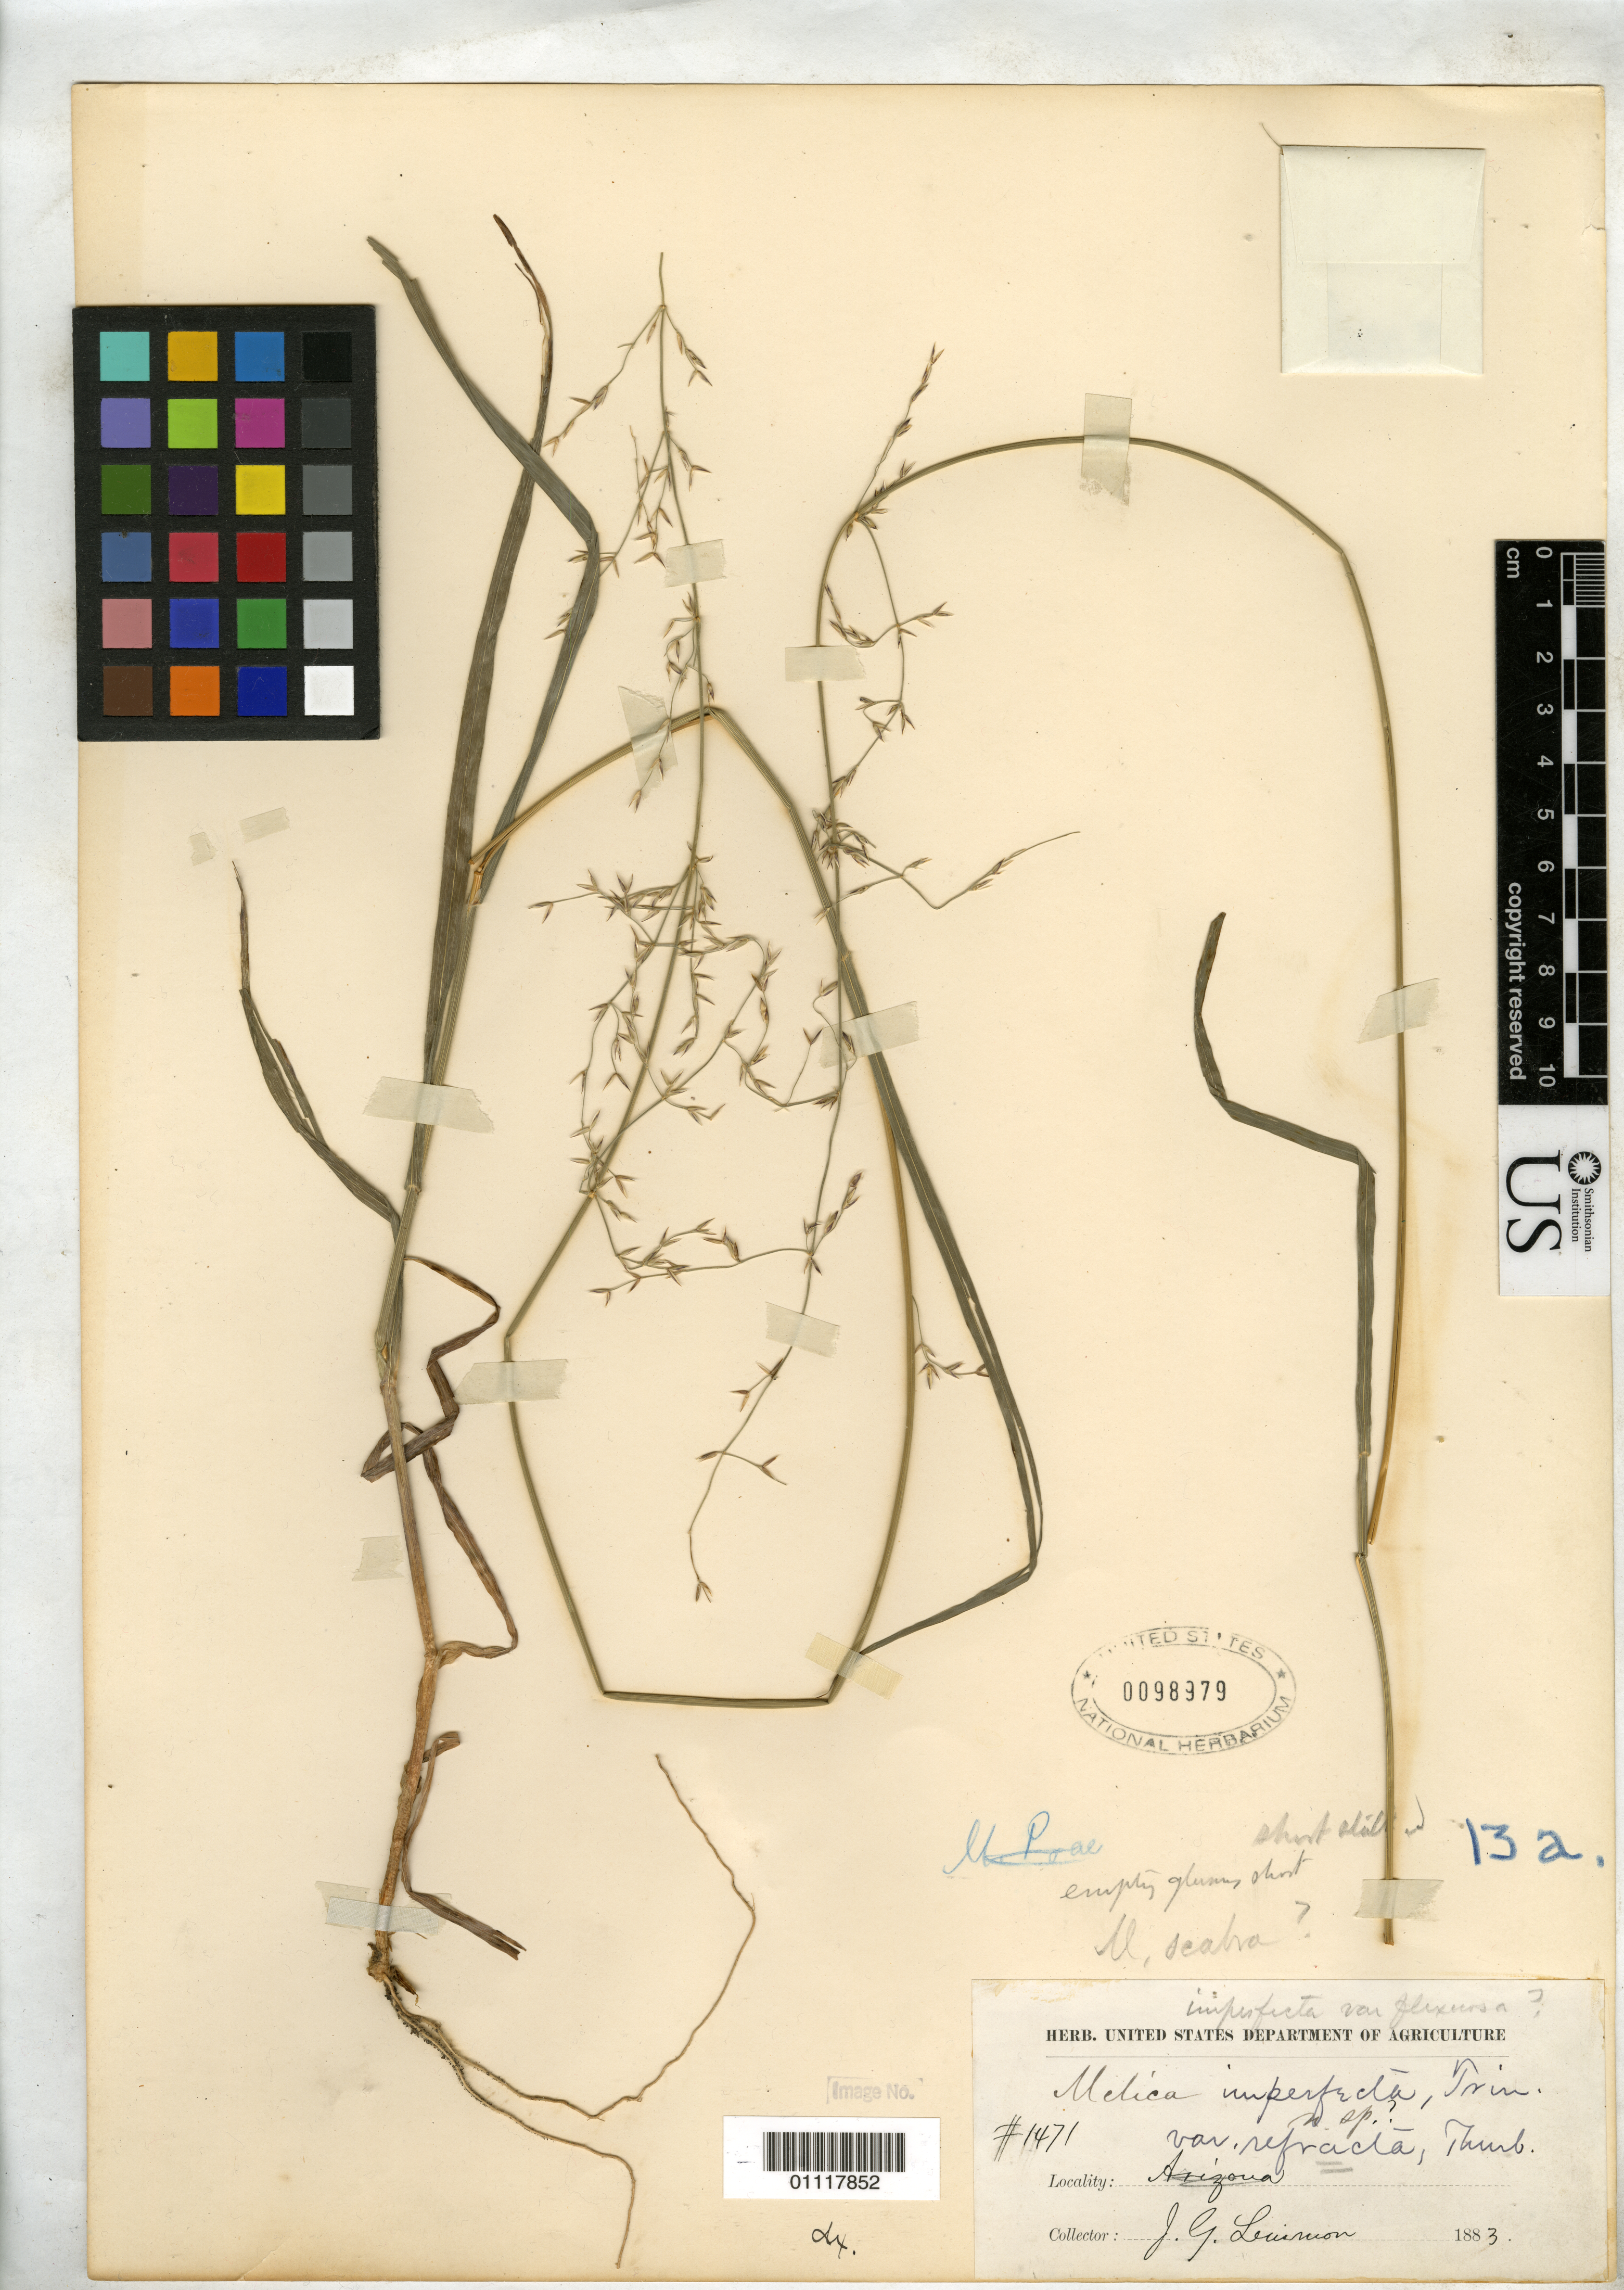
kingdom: Plantae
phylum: Tracheophyta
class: Liliopsida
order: Poales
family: Poaceae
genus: Melica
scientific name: Melica imperfecta var. refracta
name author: Thurb.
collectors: J. G. Lemmon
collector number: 1471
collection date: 1883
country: United States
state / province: Arizona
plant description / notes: Same number (1471) as type collection of Melica imperfecta var. refracta Thurb. but collection date (1883) postdates publication of name (1880).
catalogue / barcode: US 98979